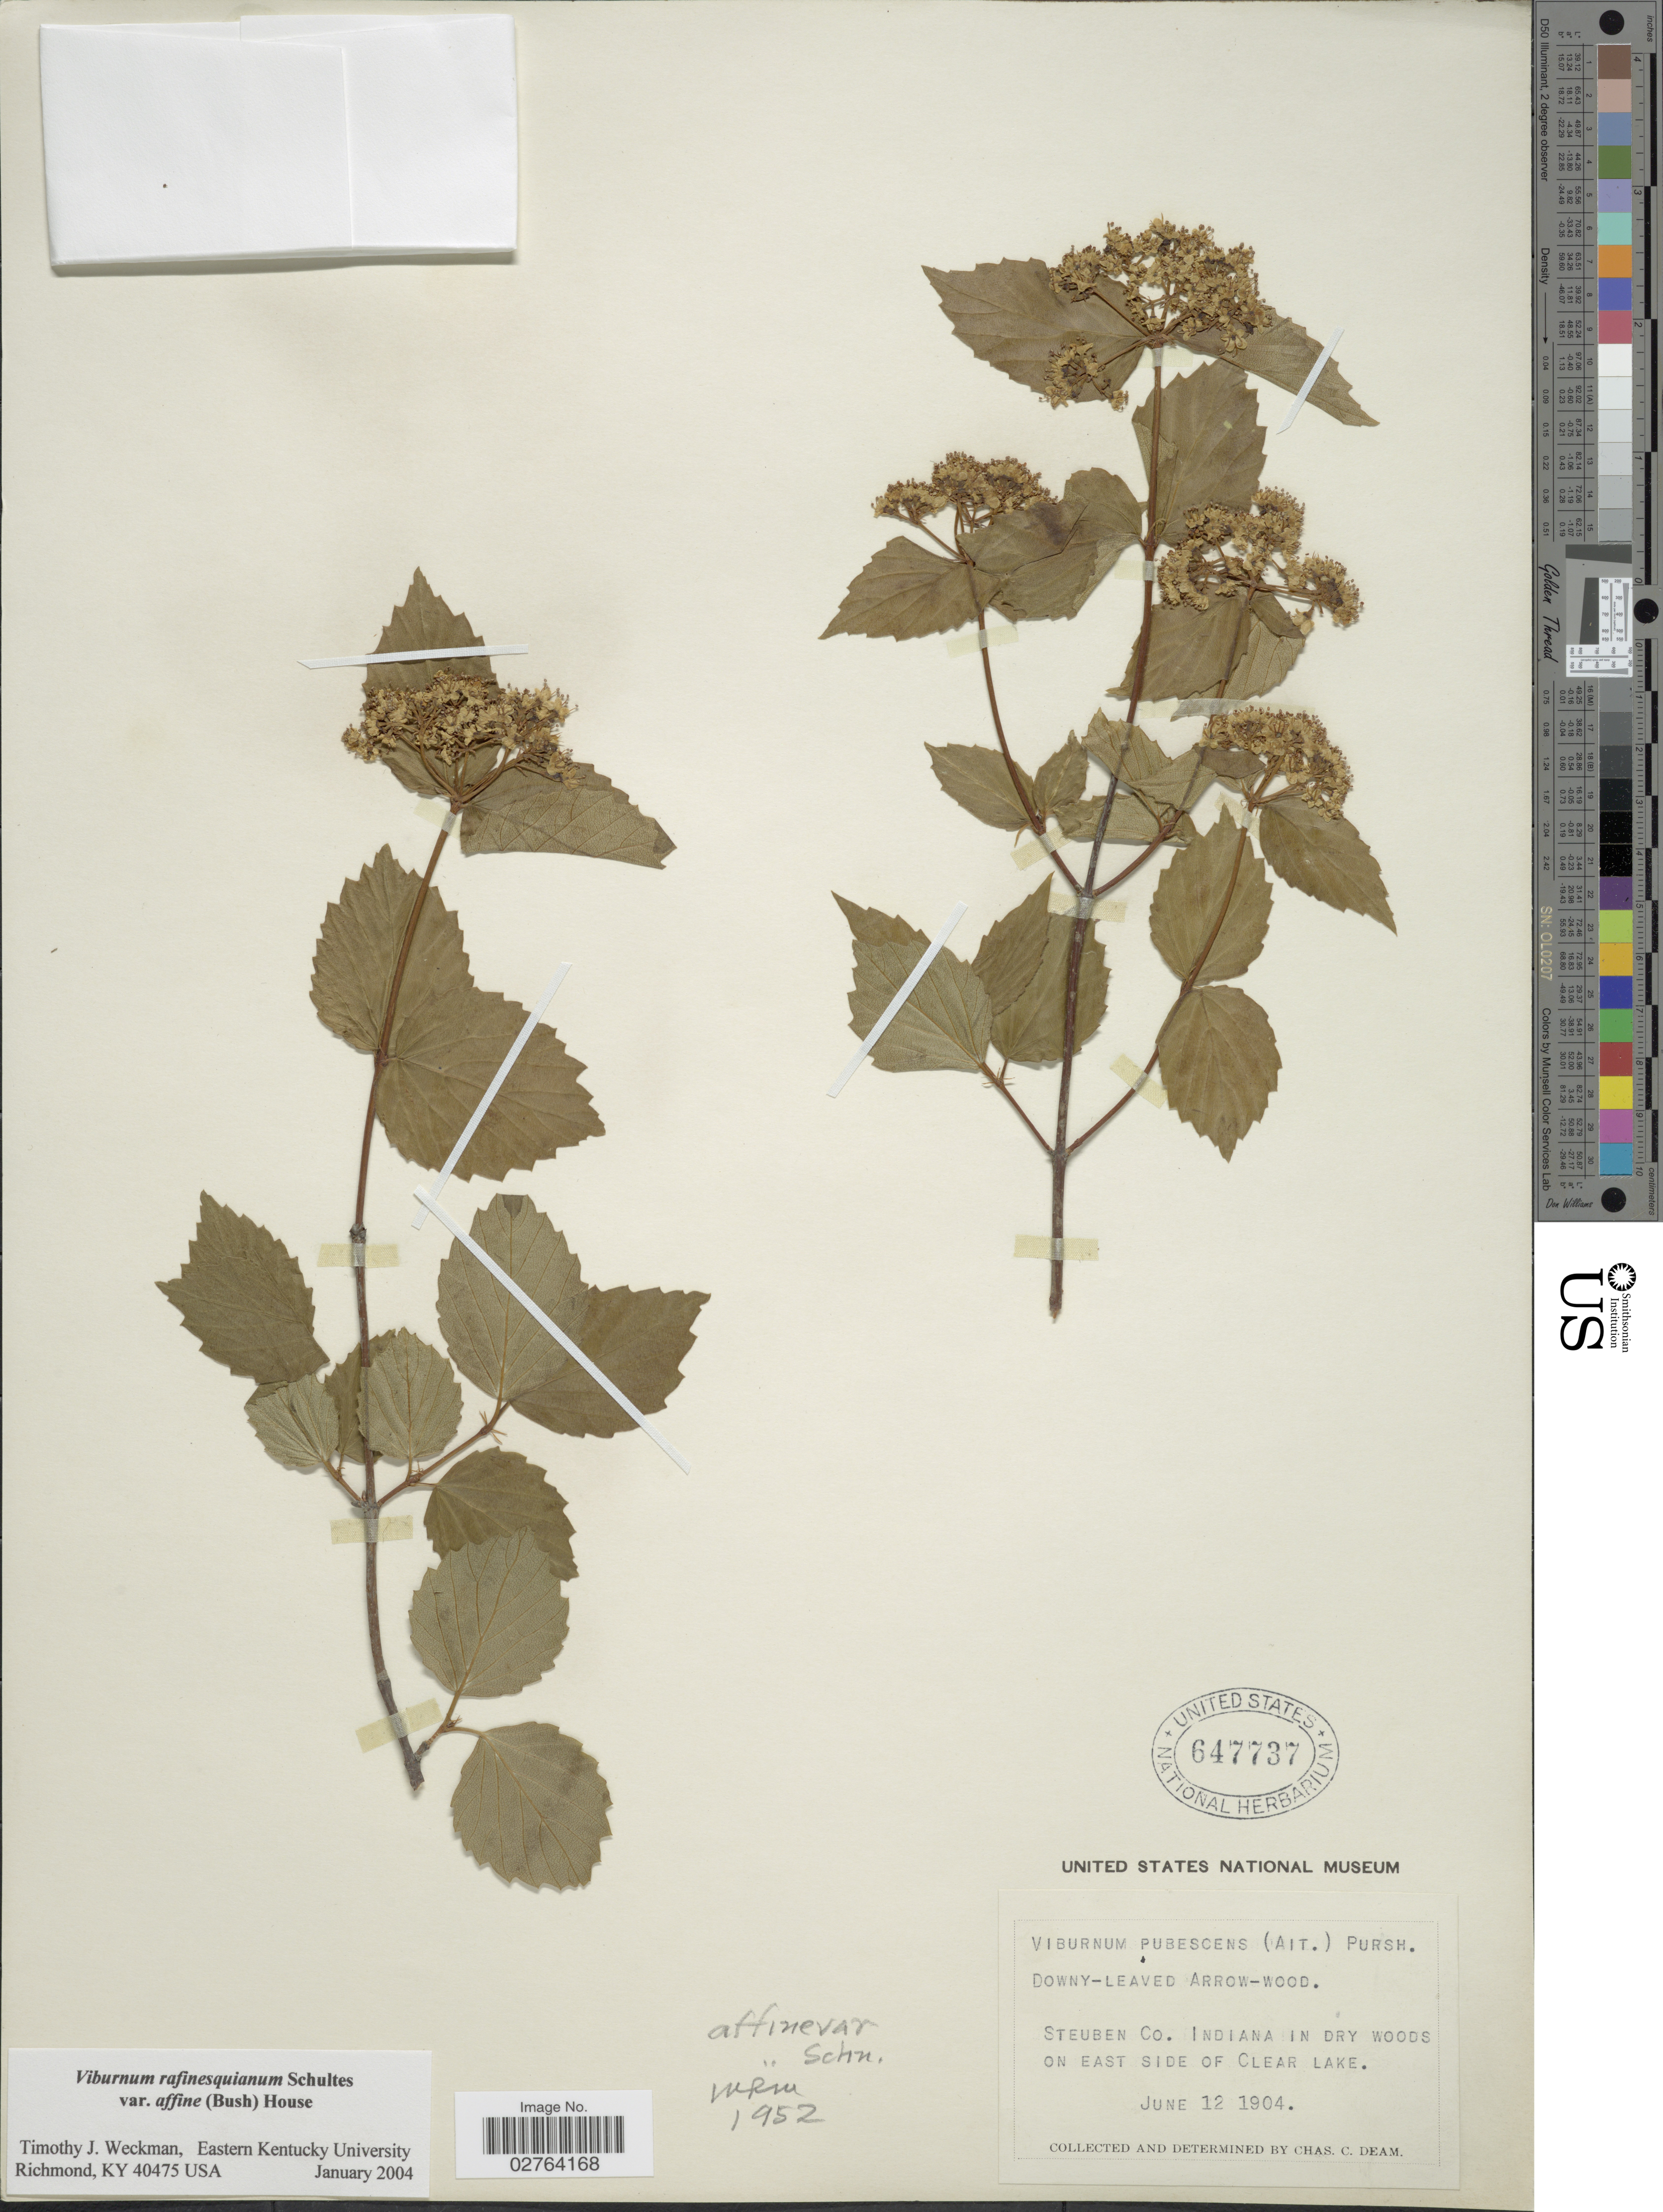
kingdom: Plantae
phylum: Tracheophyta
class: Magnoliopsida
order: Dipsacales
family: Viburnaceae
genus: Viburnum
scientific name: Viburnum rafinesqueanum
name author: Schult.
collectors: C. C. Deam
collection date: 1904-06-12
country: United States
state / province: Indiana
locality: Steuben Co. Indiana in dry woods on east side of Clear Lake.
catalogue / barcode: US 647737